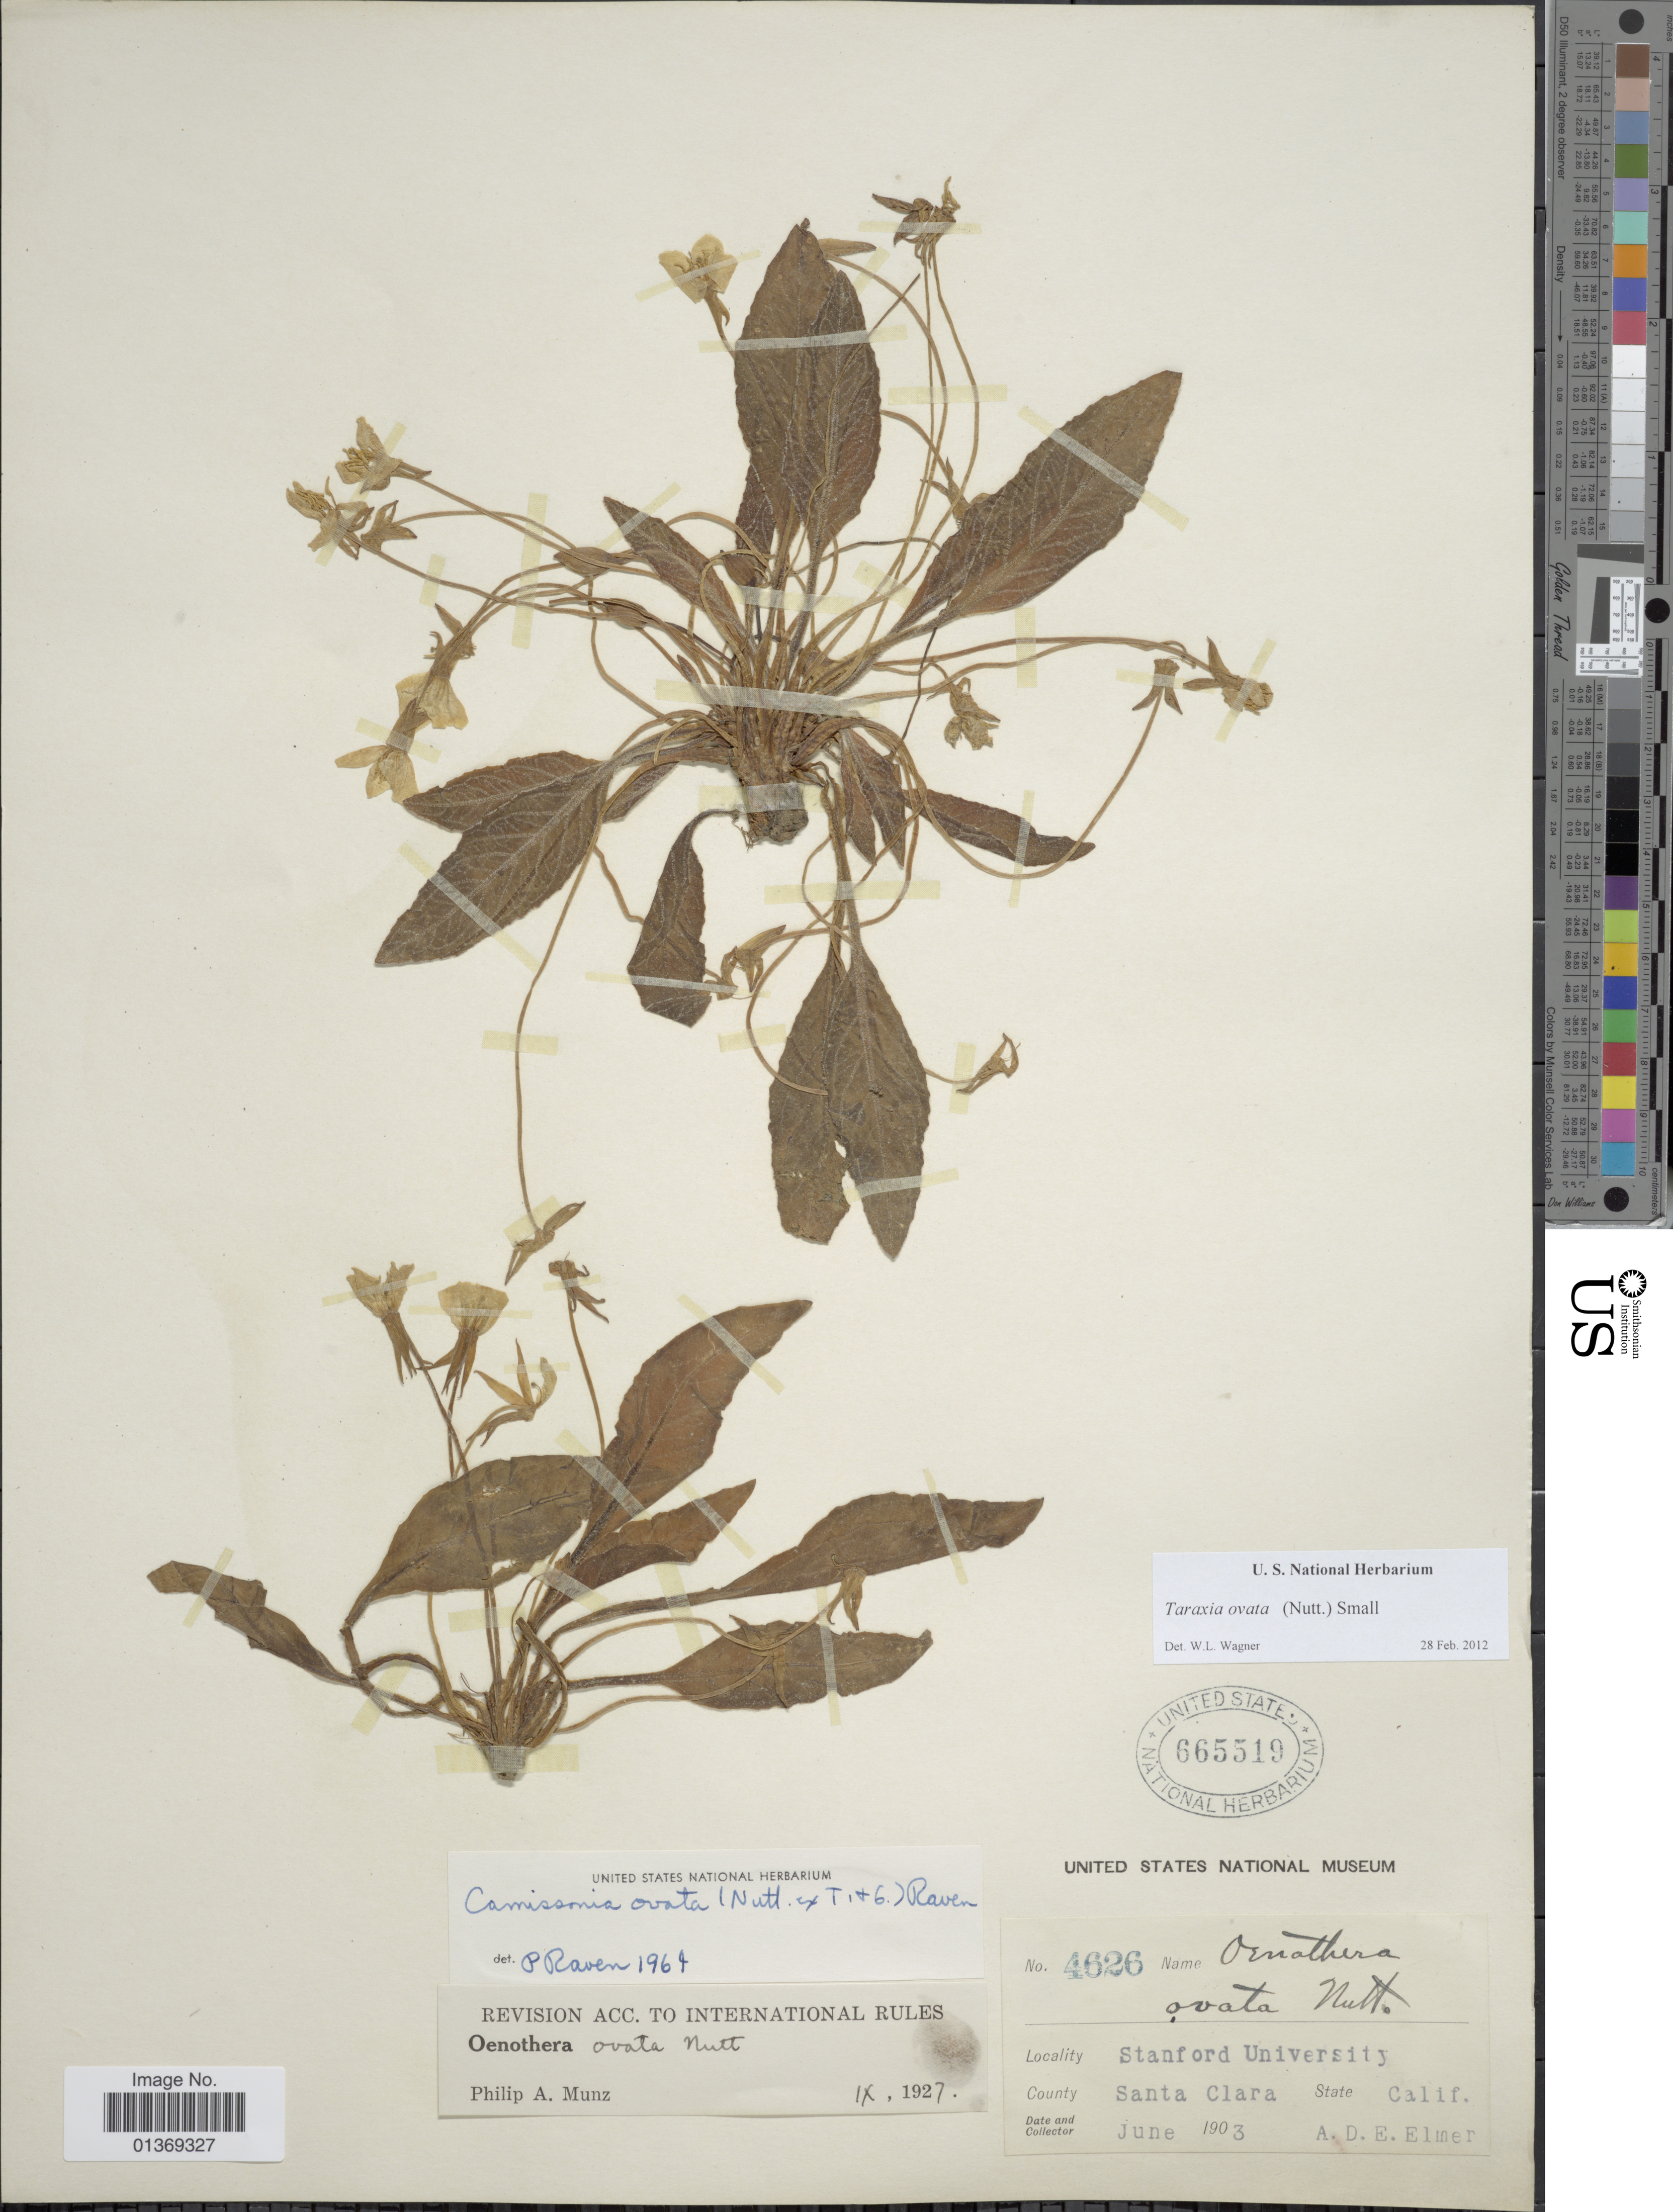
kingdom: Plantae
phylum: Tracheophyta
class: Magnoliopsida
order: Myrtales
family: Onagraceae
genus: Taraxia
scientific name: Taraxia ovata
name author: (Nutt.) Small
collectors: A. D. E. Elmer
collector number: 4626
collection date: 1903-06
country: United States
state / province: California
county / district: Santa Clara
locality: Stanford University, County Santa Clara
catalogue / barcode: US 665519